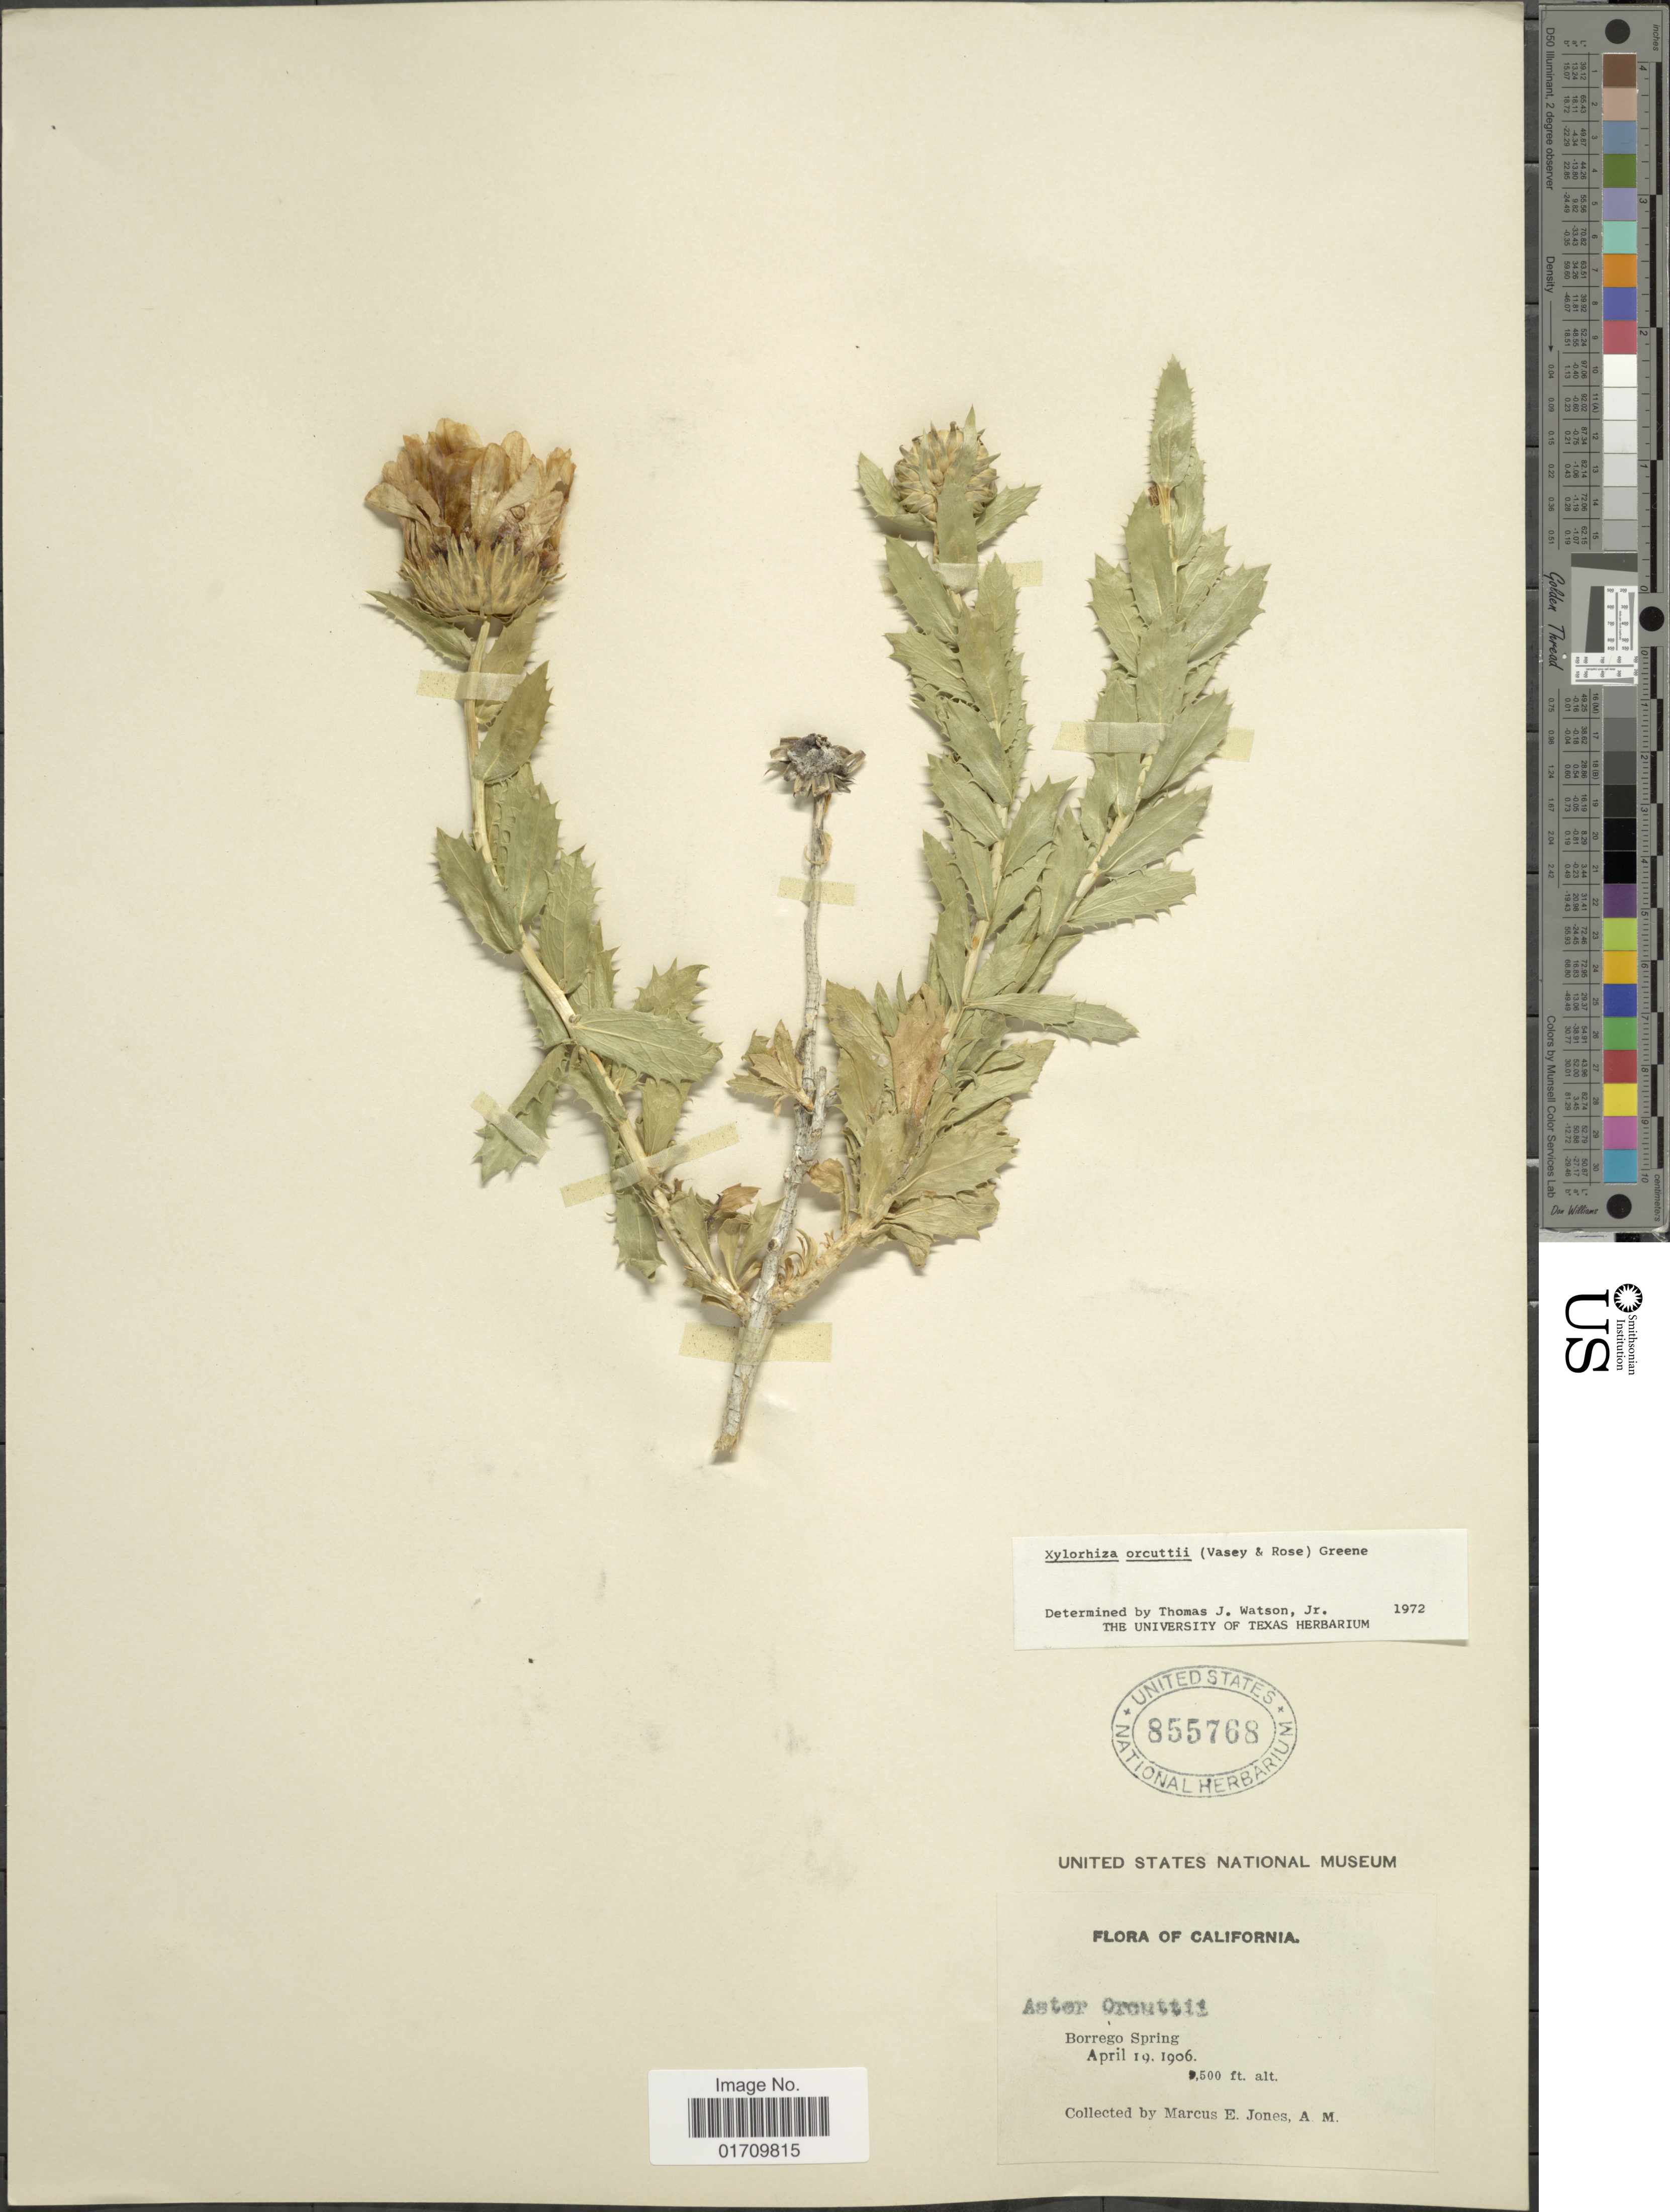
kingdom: Plantae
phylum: Tracheophyta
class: Magnoliopsida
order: Asterales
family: Asteraceae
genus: Xylorhiza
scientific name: Xylorhiza orcuttii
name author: (A. Gray) Greene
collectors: M. E. Jones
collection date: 1906-04-19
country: United States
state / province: California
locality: Borrego Spring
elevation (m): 2896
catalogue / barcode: US 855768